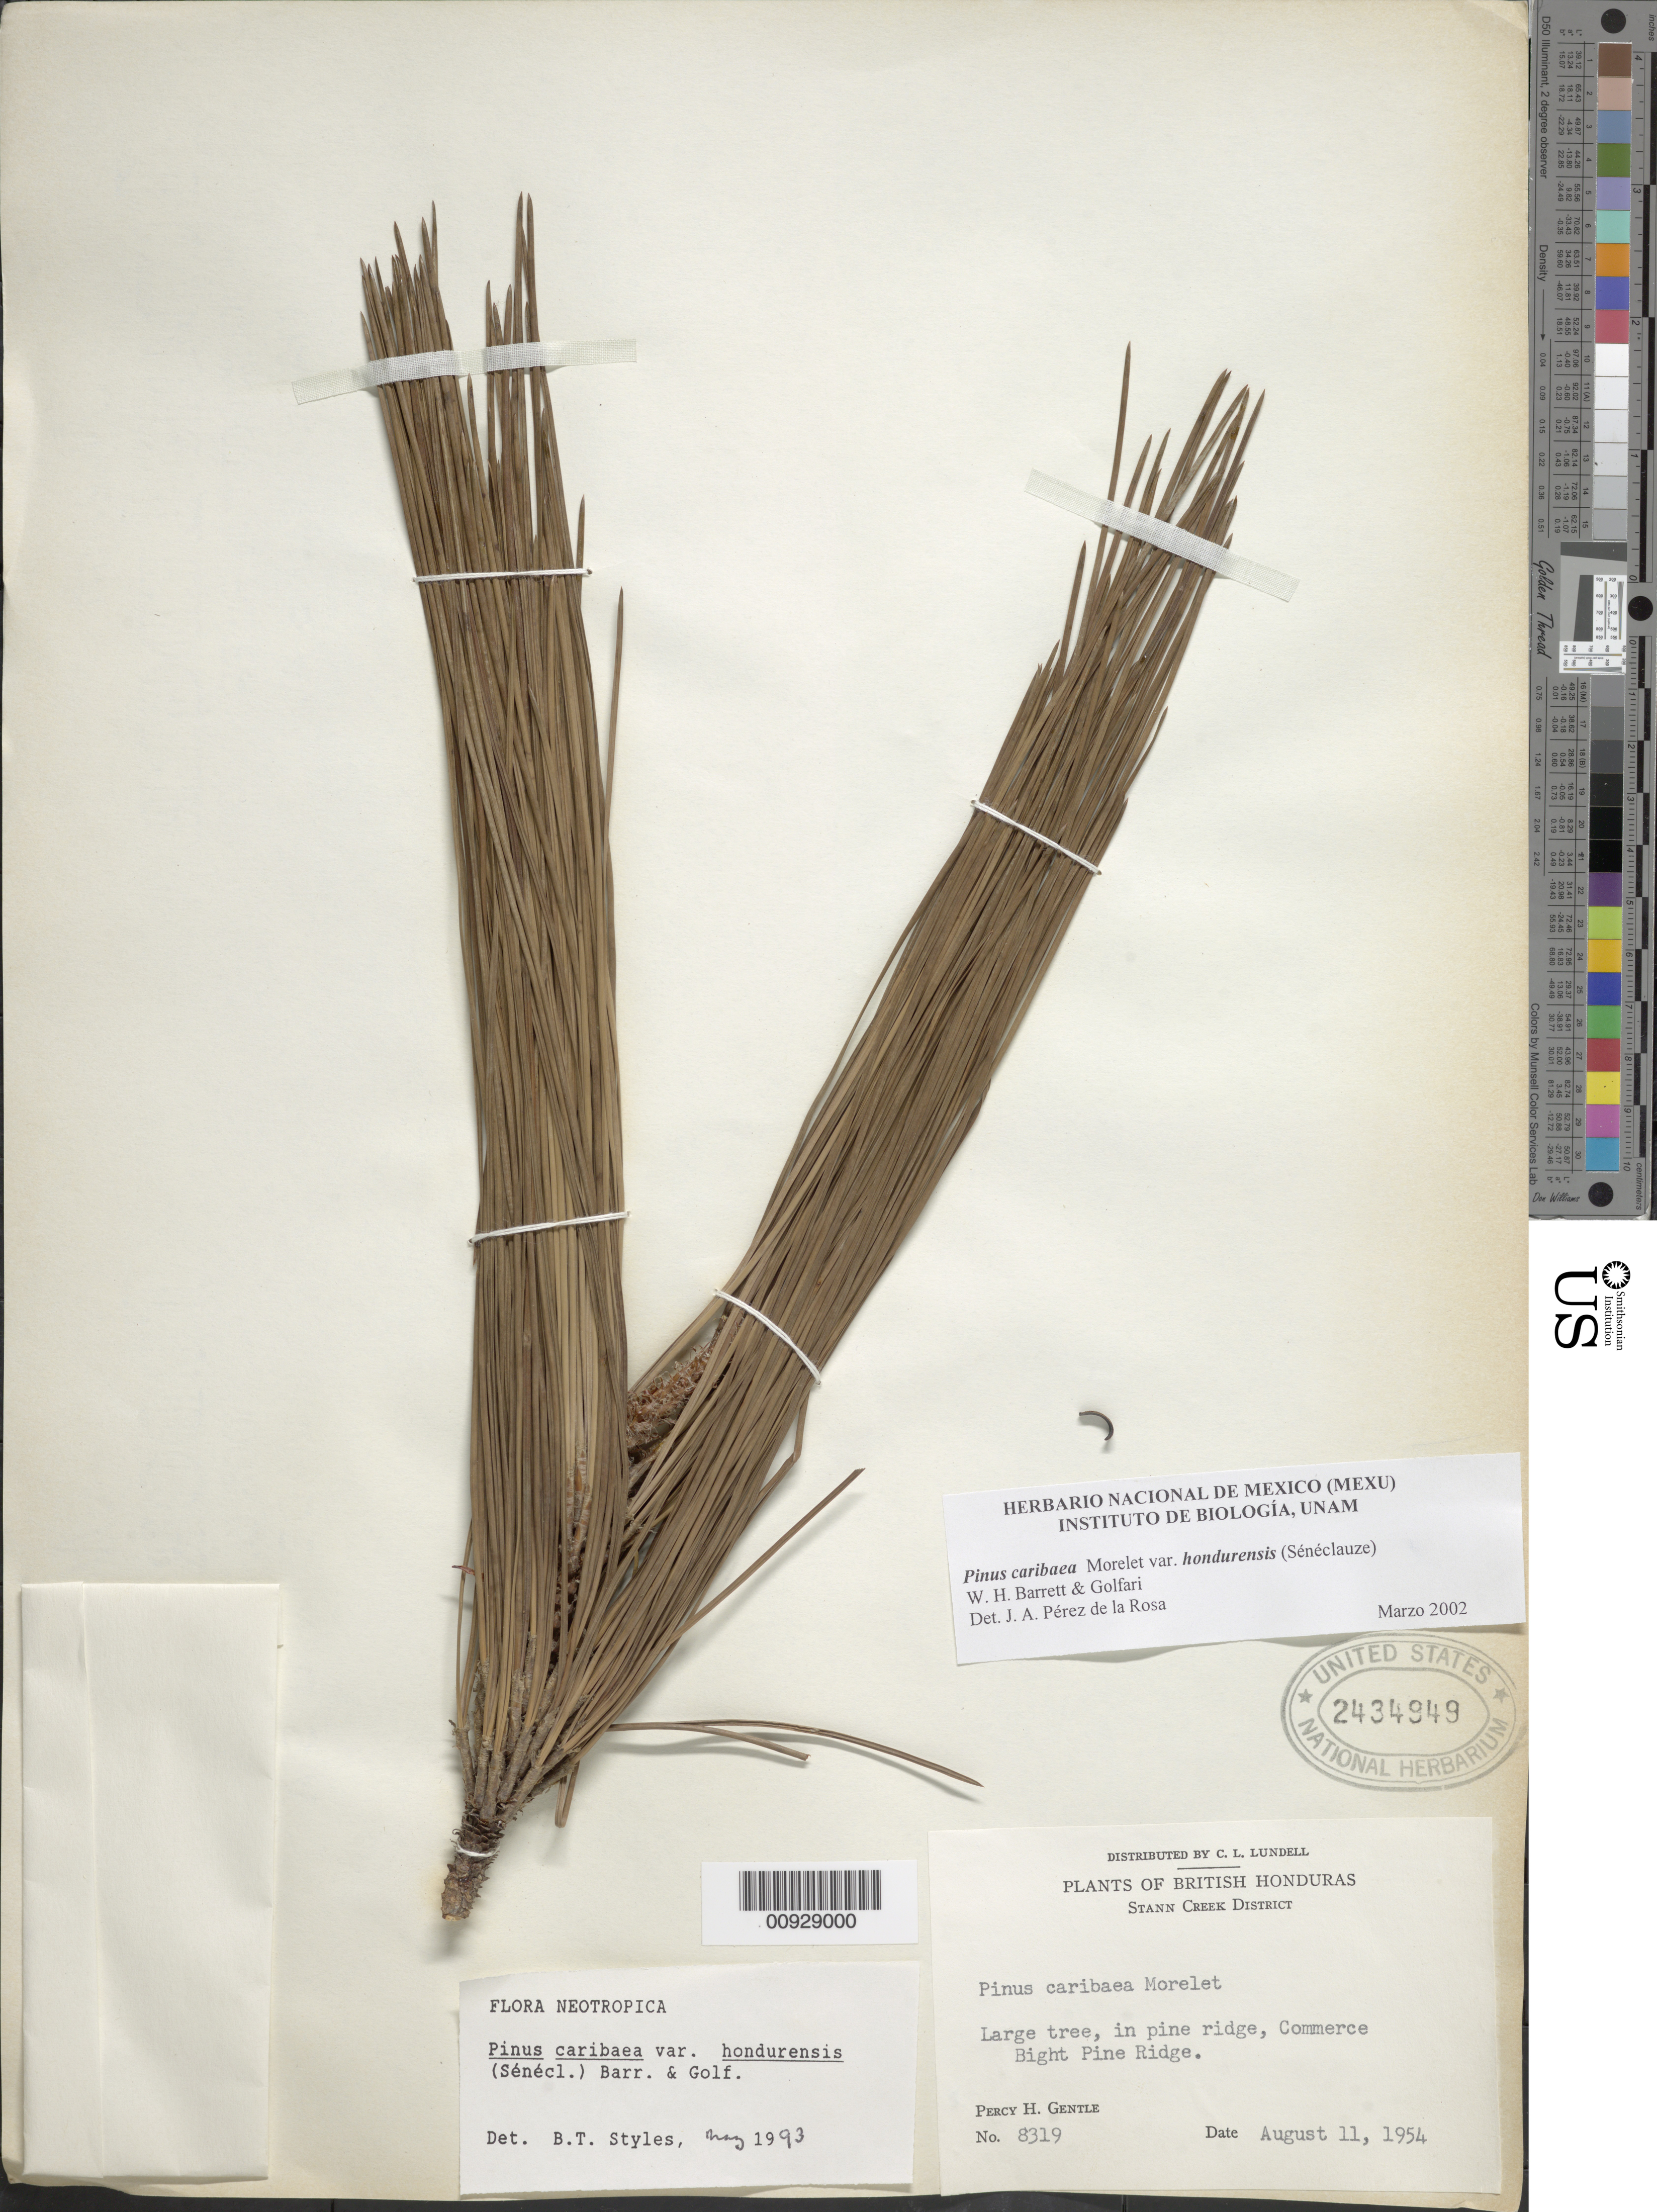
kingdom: Plantae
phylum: Tracheophyta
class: Pinopsida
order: Pinales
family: Pinaceae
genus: Pinus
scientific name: Pinus caribaea var. hondurensis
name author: (Sénécl.) W.H.G. Barrett & Golfari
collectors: P. H. Gentle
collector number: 8319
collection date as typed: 11 Aug 1954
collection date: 1954-08-11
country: Belize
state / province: Stann Creek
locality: Commerce Bight Pine Ridge.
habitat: In pine ridge.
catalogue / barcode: US 2434949